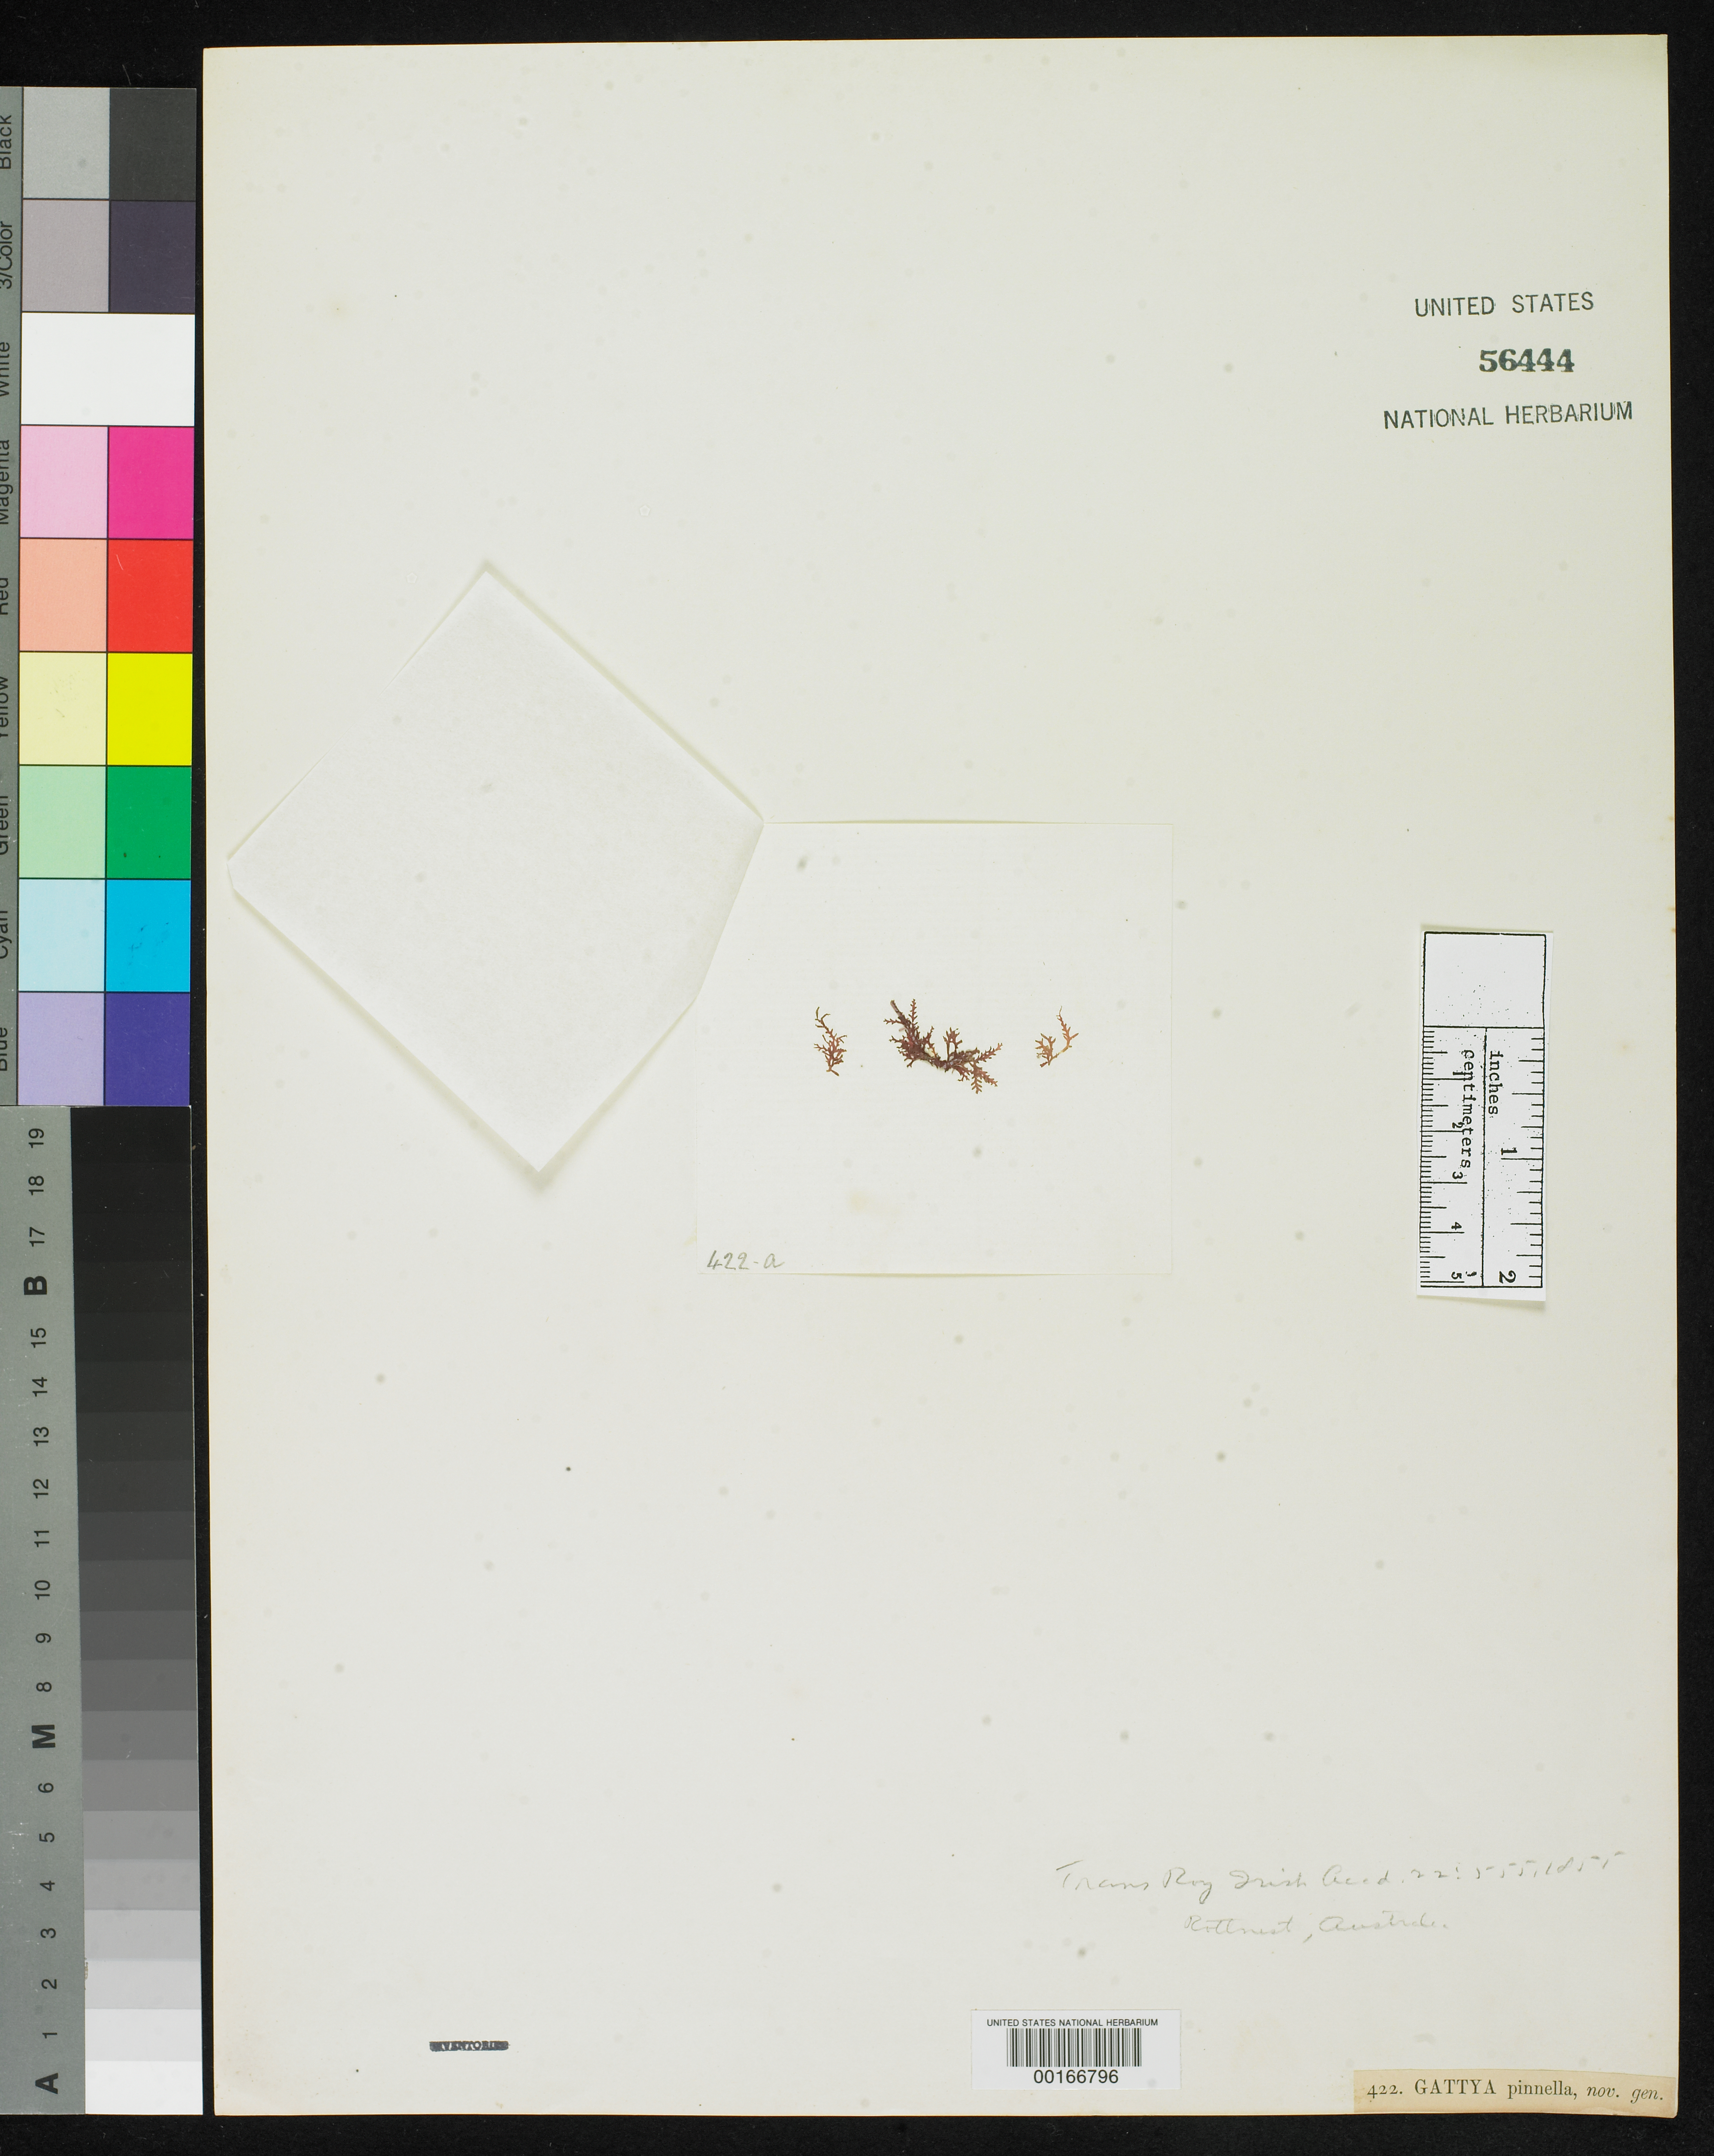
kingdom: Plantae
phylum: Rhodophyta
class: Florideophyceae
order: Ceramiales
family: Callithamniaceae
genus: Gattya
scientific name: Gattya pinnella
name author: Harv.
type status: Isotype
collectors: W. Harvey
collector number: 422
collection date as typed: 1854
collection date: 1854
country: Australia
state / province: Western Australia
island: Rottnest Island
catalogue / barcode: US 56444